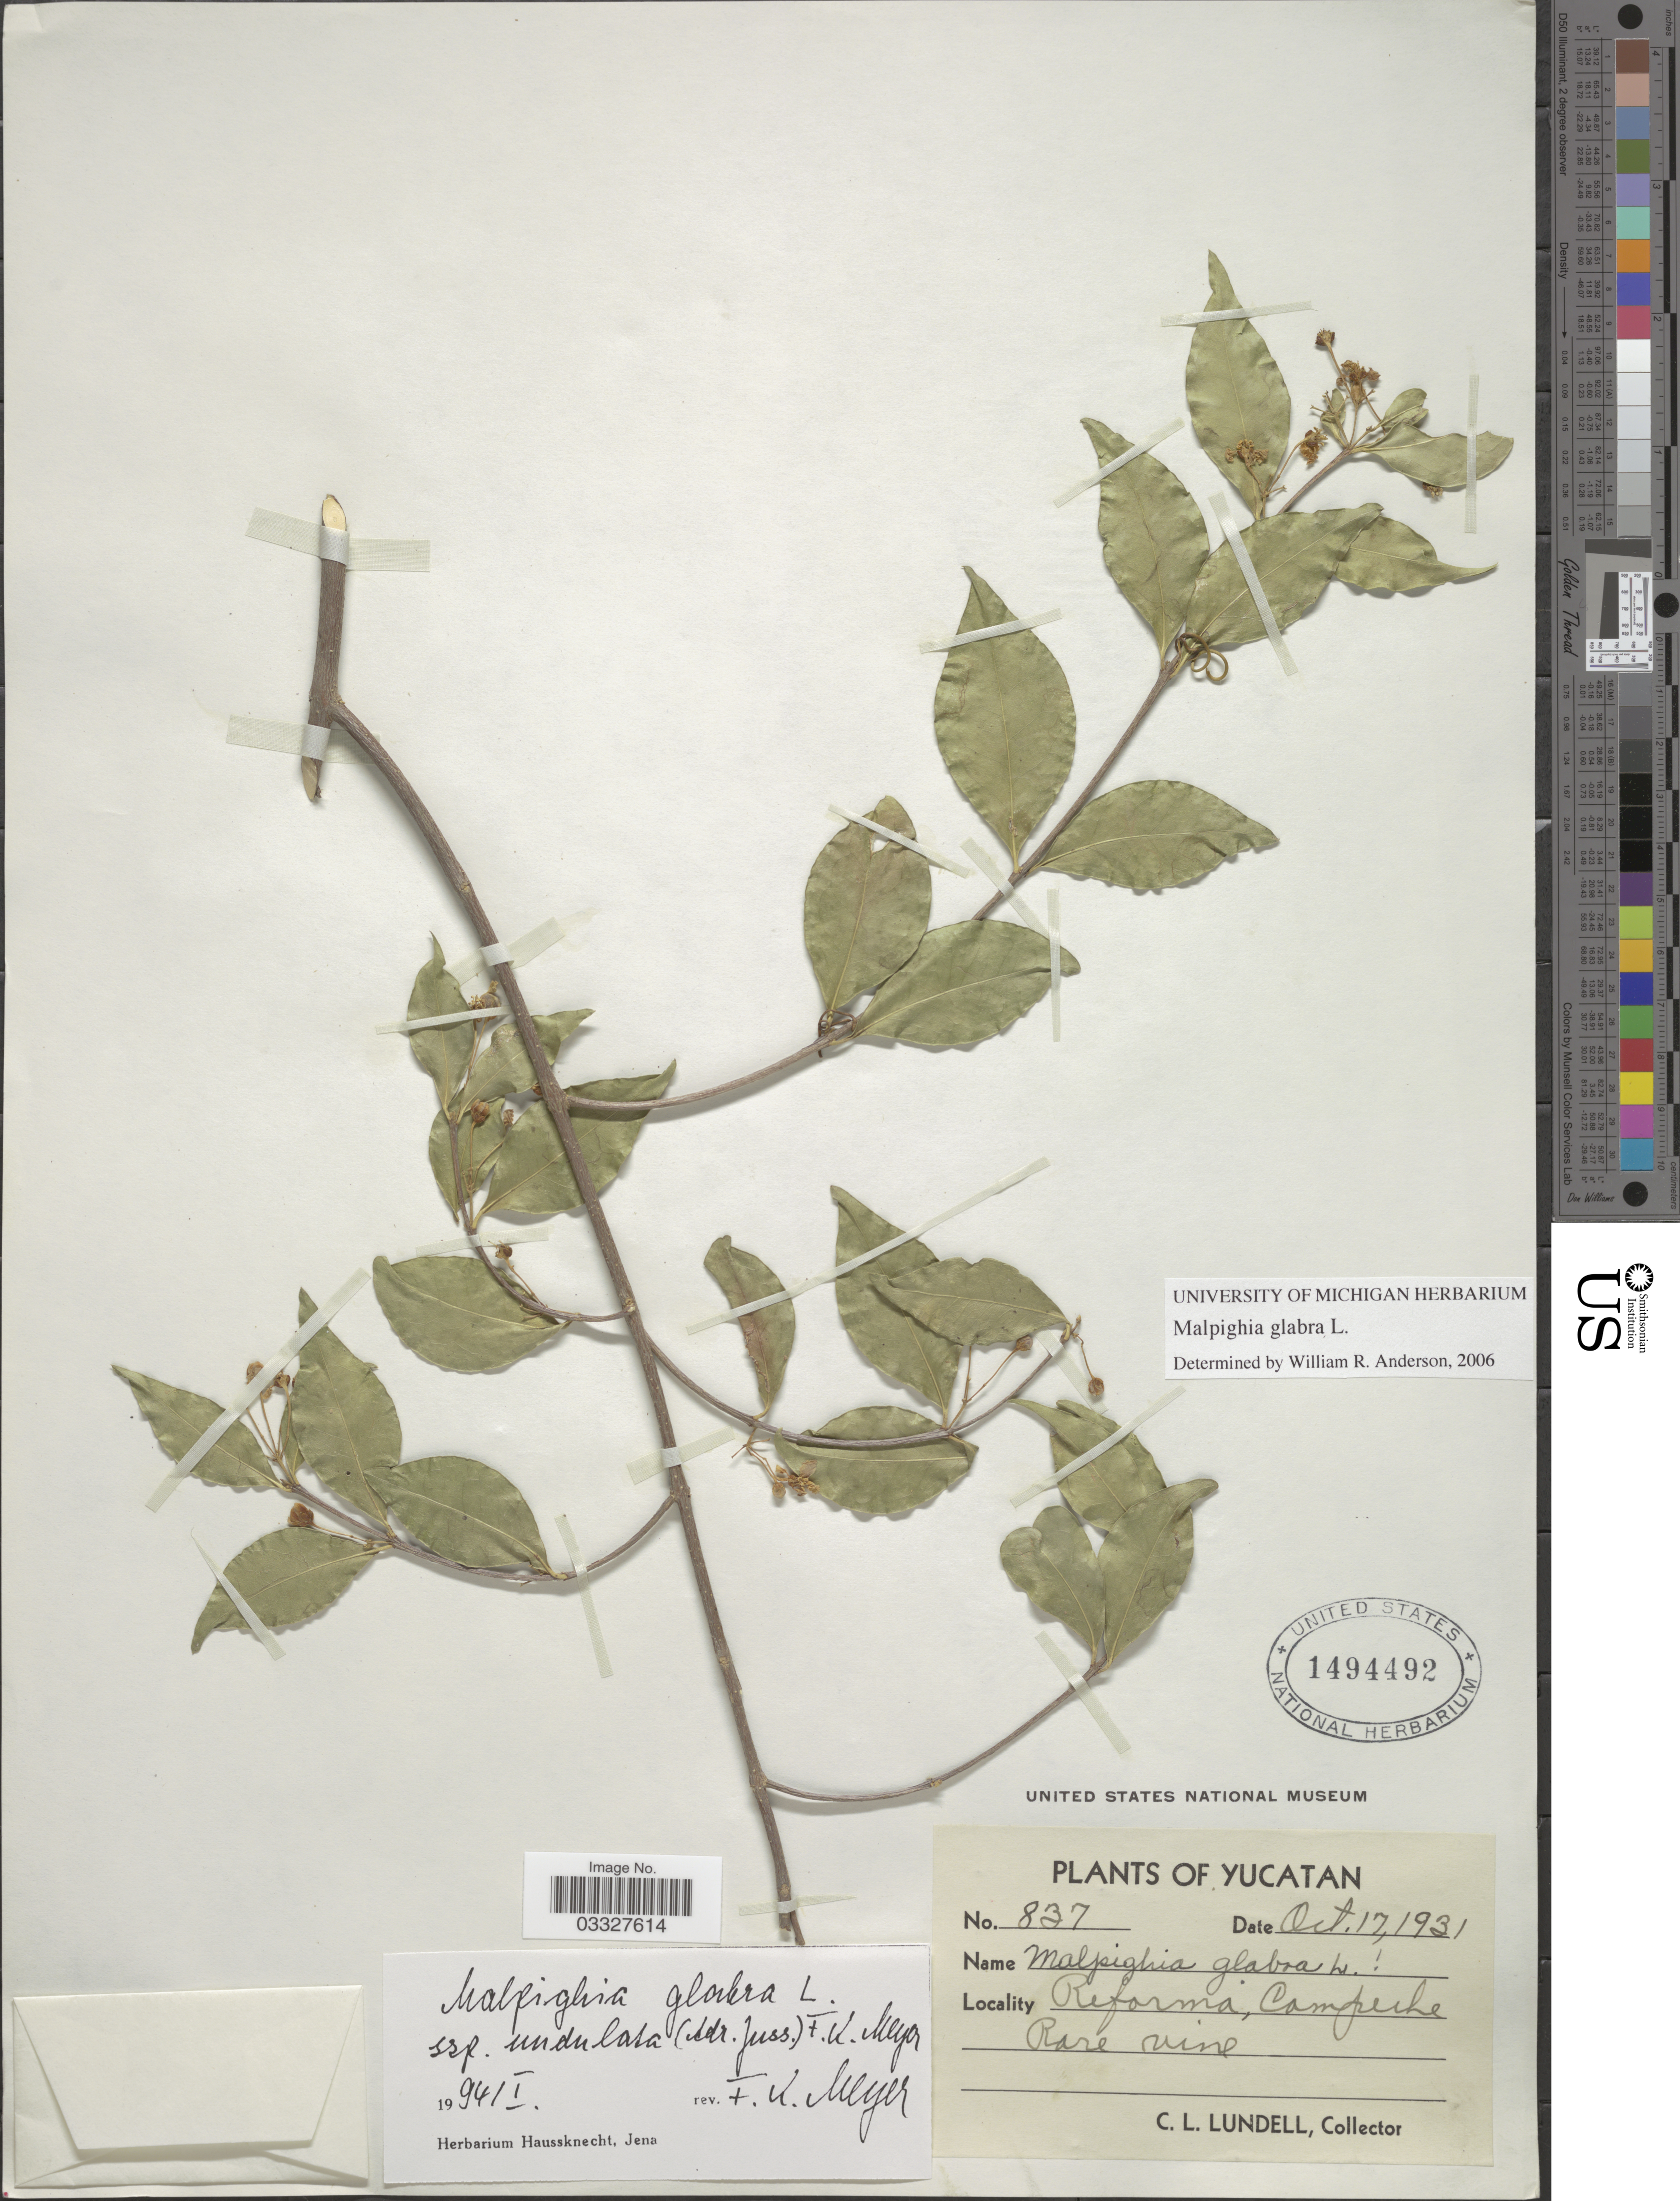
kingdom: Plantae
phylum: Tracheophyta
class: Magnoliopsida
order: Malpighiales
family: Malpighiaceae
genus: Malpighia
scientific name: Malpighia glabra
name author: L.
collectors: C. L. Lundell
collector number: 837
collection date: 1931-10-17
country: Mexico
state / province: Campeche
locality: Reforma.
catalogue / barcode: US 1494492